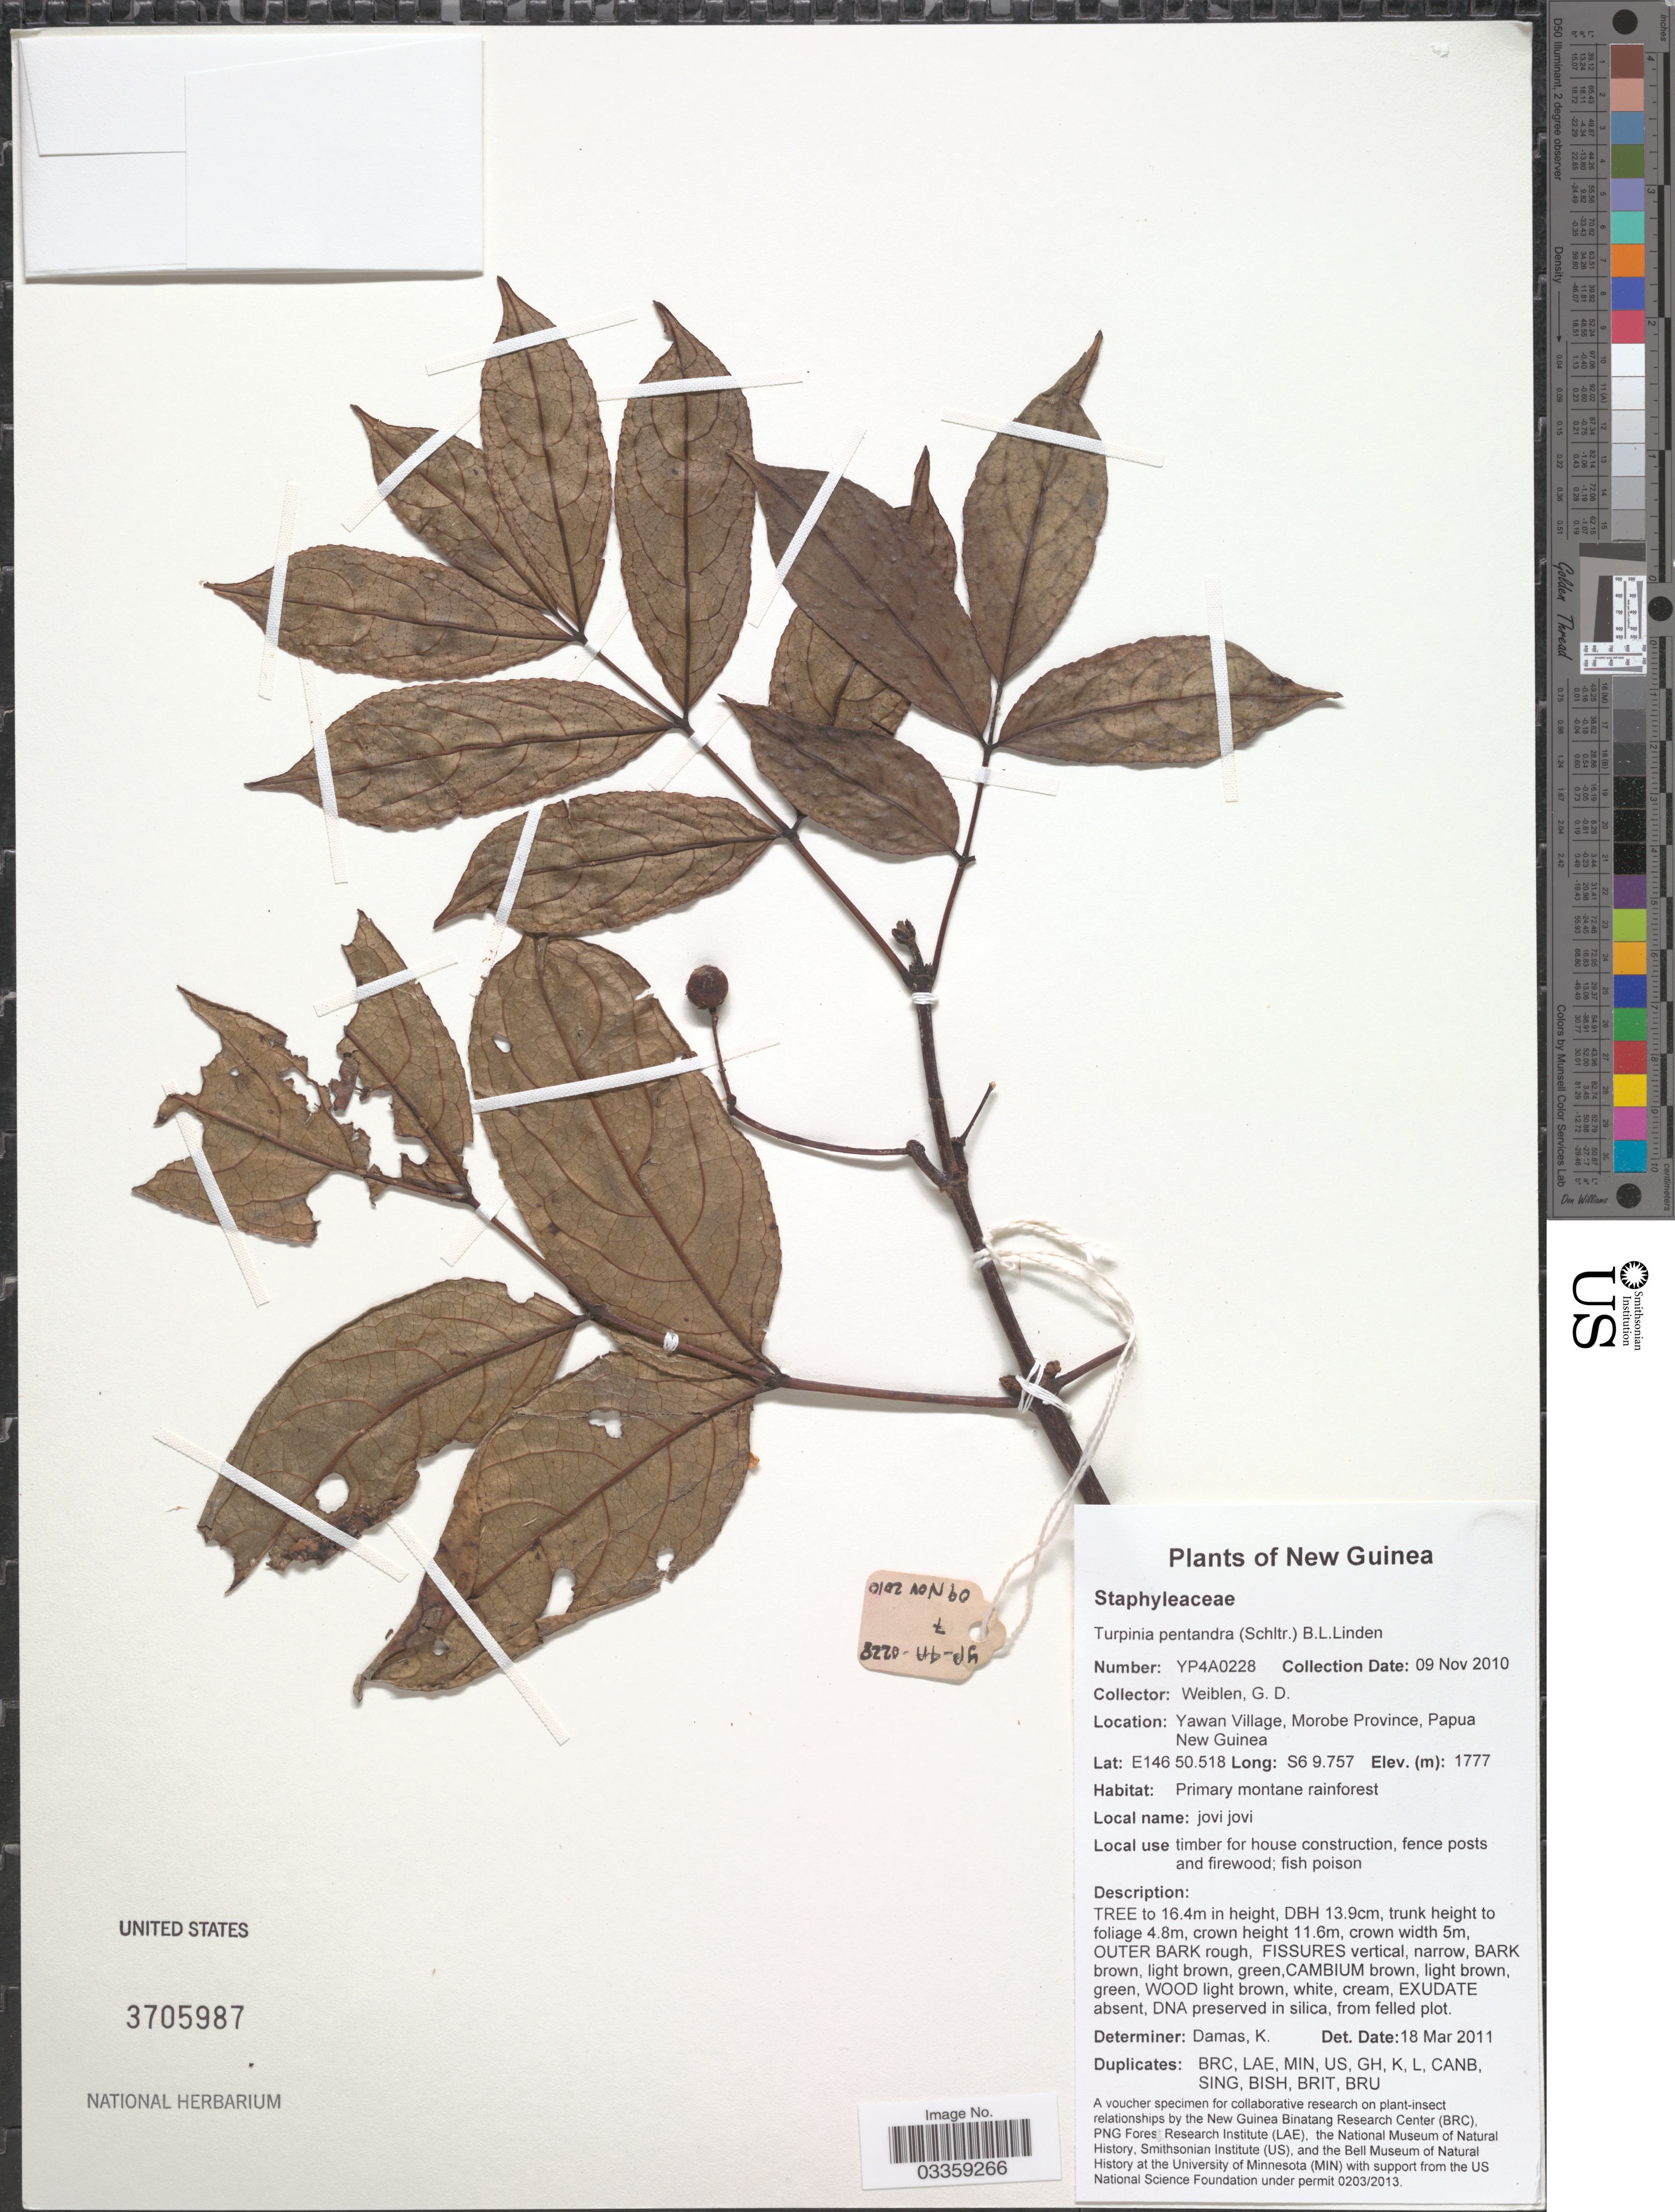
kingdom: Plantae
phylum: Tracheophyta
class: Magnoliopsida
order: Crossosomatales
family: Staphyleaceae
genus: Turpinia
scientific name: Turpinia pentandra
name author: (Schltr.) B.L. Linden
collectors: G. D. Weiblen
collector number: YP4A0228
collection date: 2010-11-09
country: Papua New Guinea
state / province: Morobe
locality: New Guinea, Yawan Village, Morobe Province.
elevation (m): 1777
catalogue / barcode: US 3705987